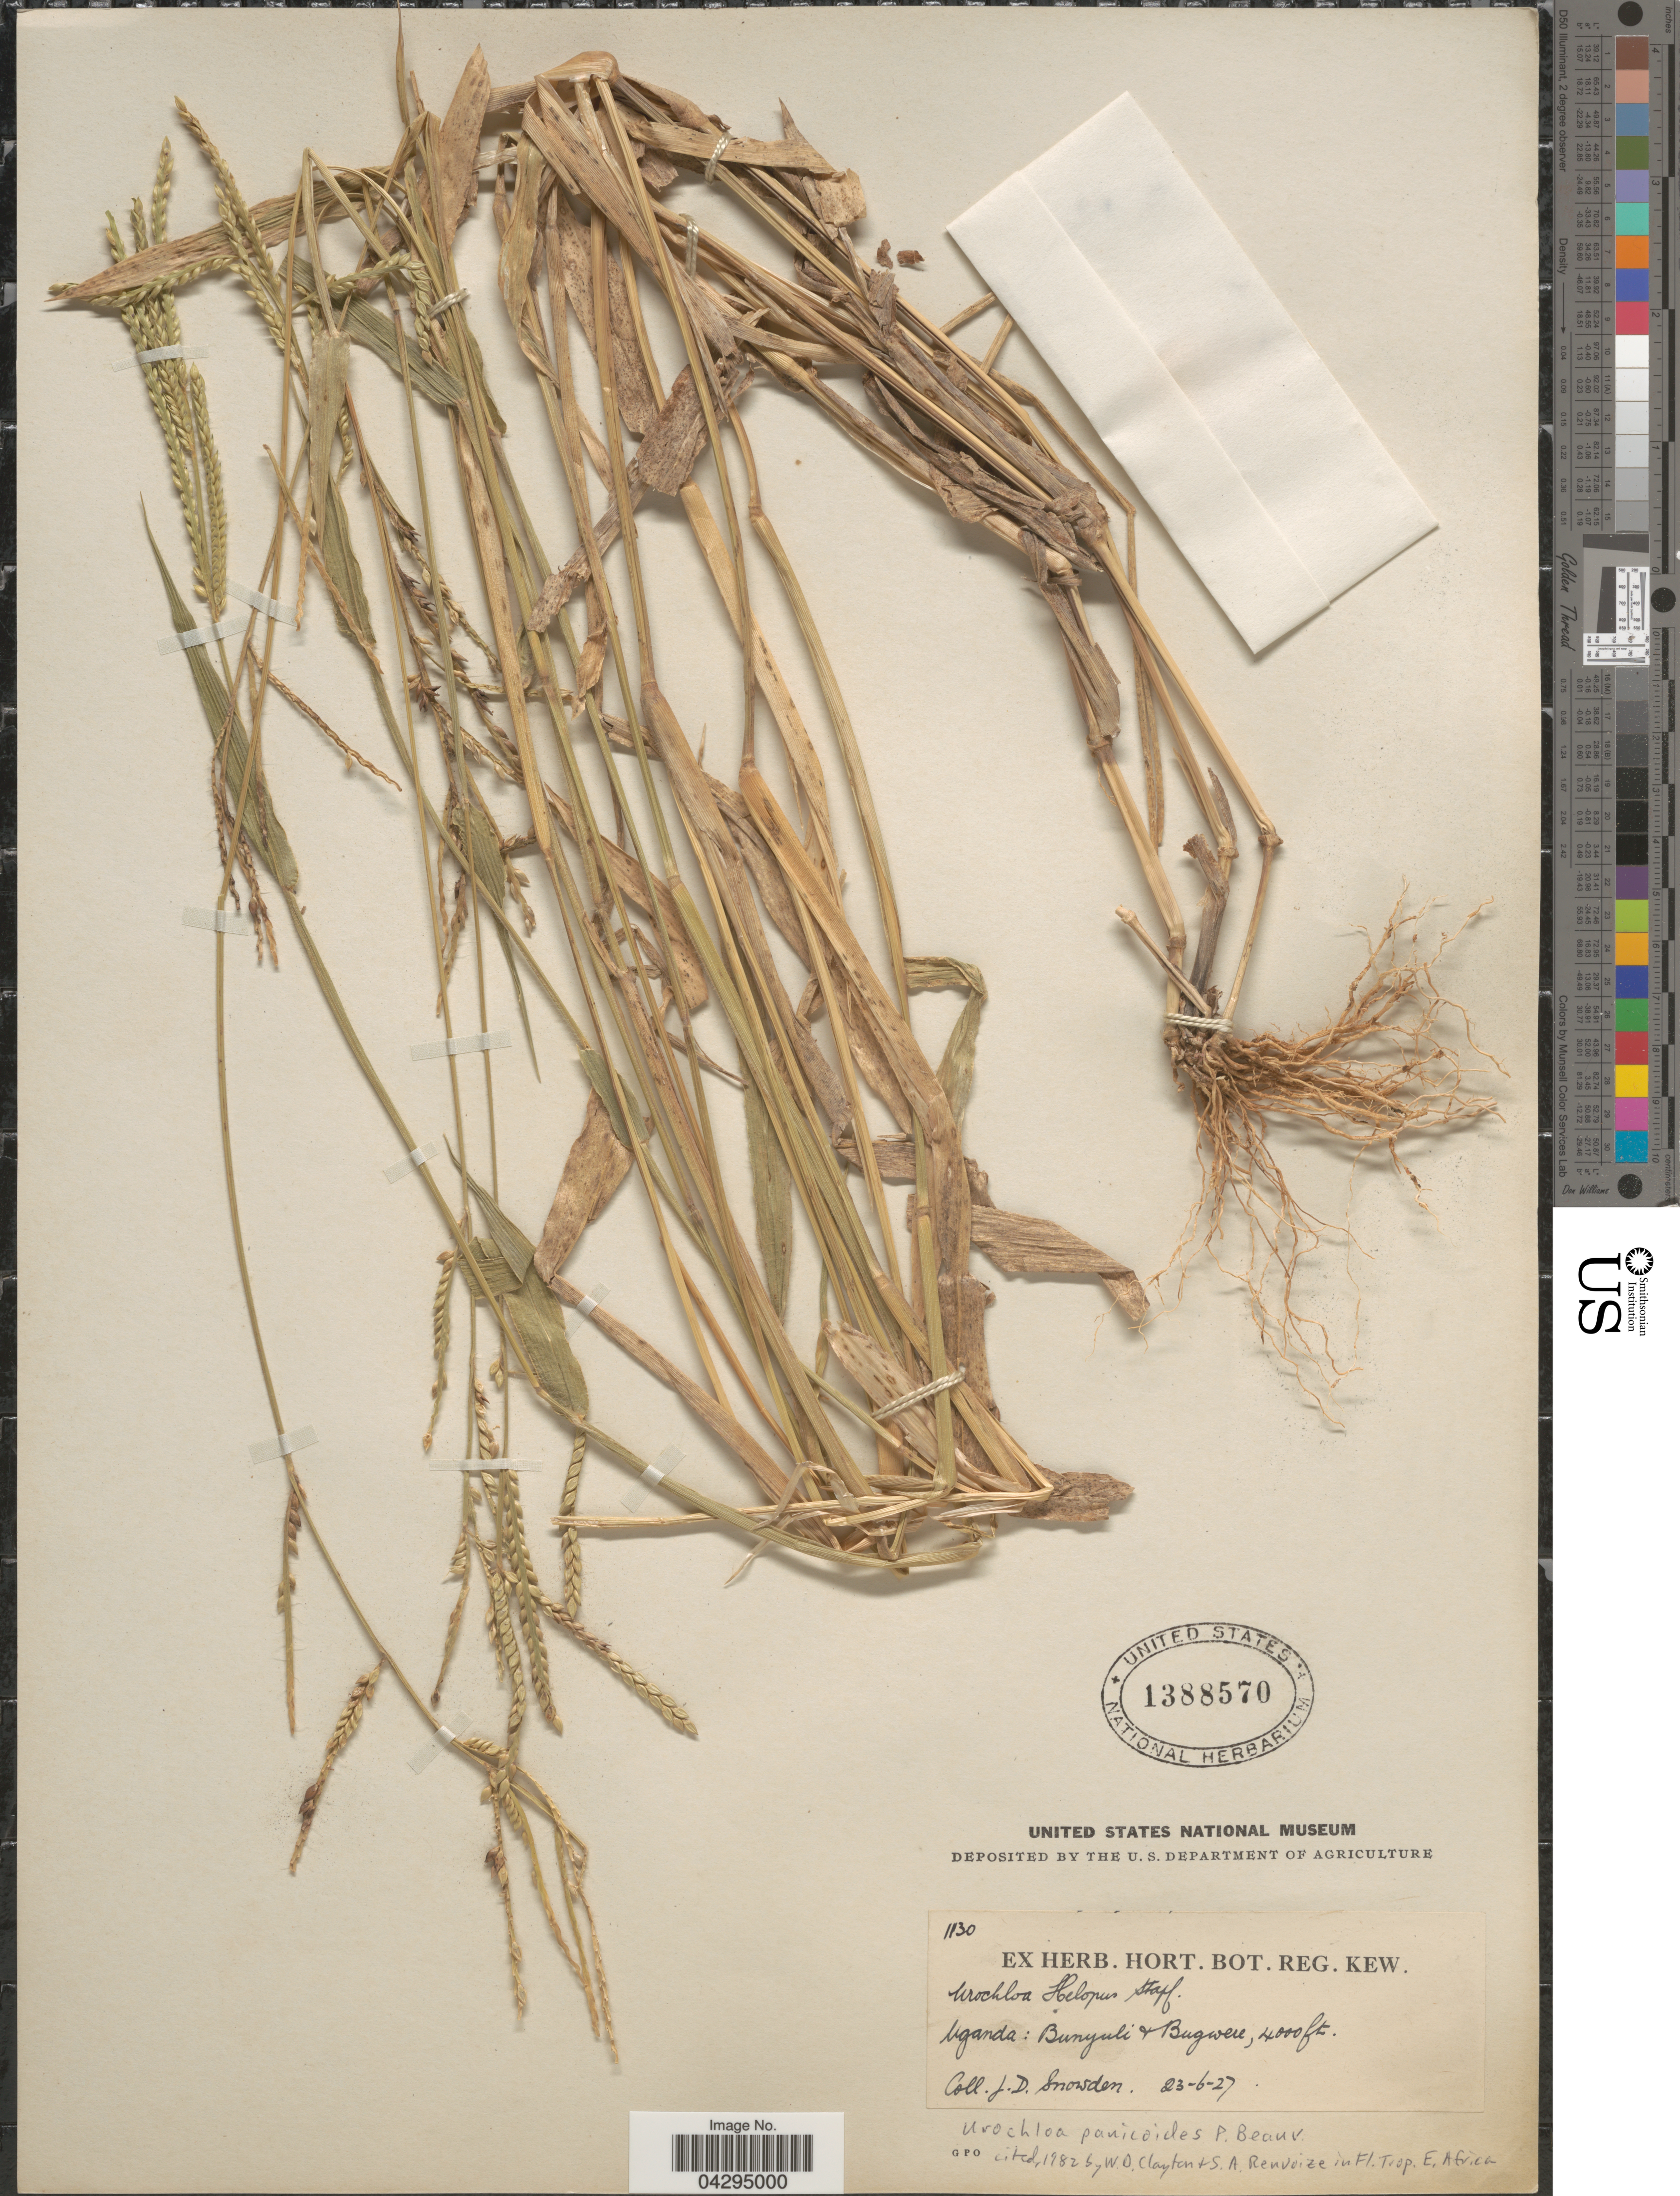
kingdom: Plantae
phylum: Tracheophyta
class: Liliopsida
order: Poales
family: Poaceae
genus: Urochloa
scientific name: Urochloa panicoides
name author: P. Beauv.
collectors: J. Snowden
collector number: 1130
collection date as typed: Transcribed d/m/y: 23/6/27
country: Uganda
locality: Bunyuli + Bugwere.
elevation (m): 1219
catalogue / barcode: US 1388570